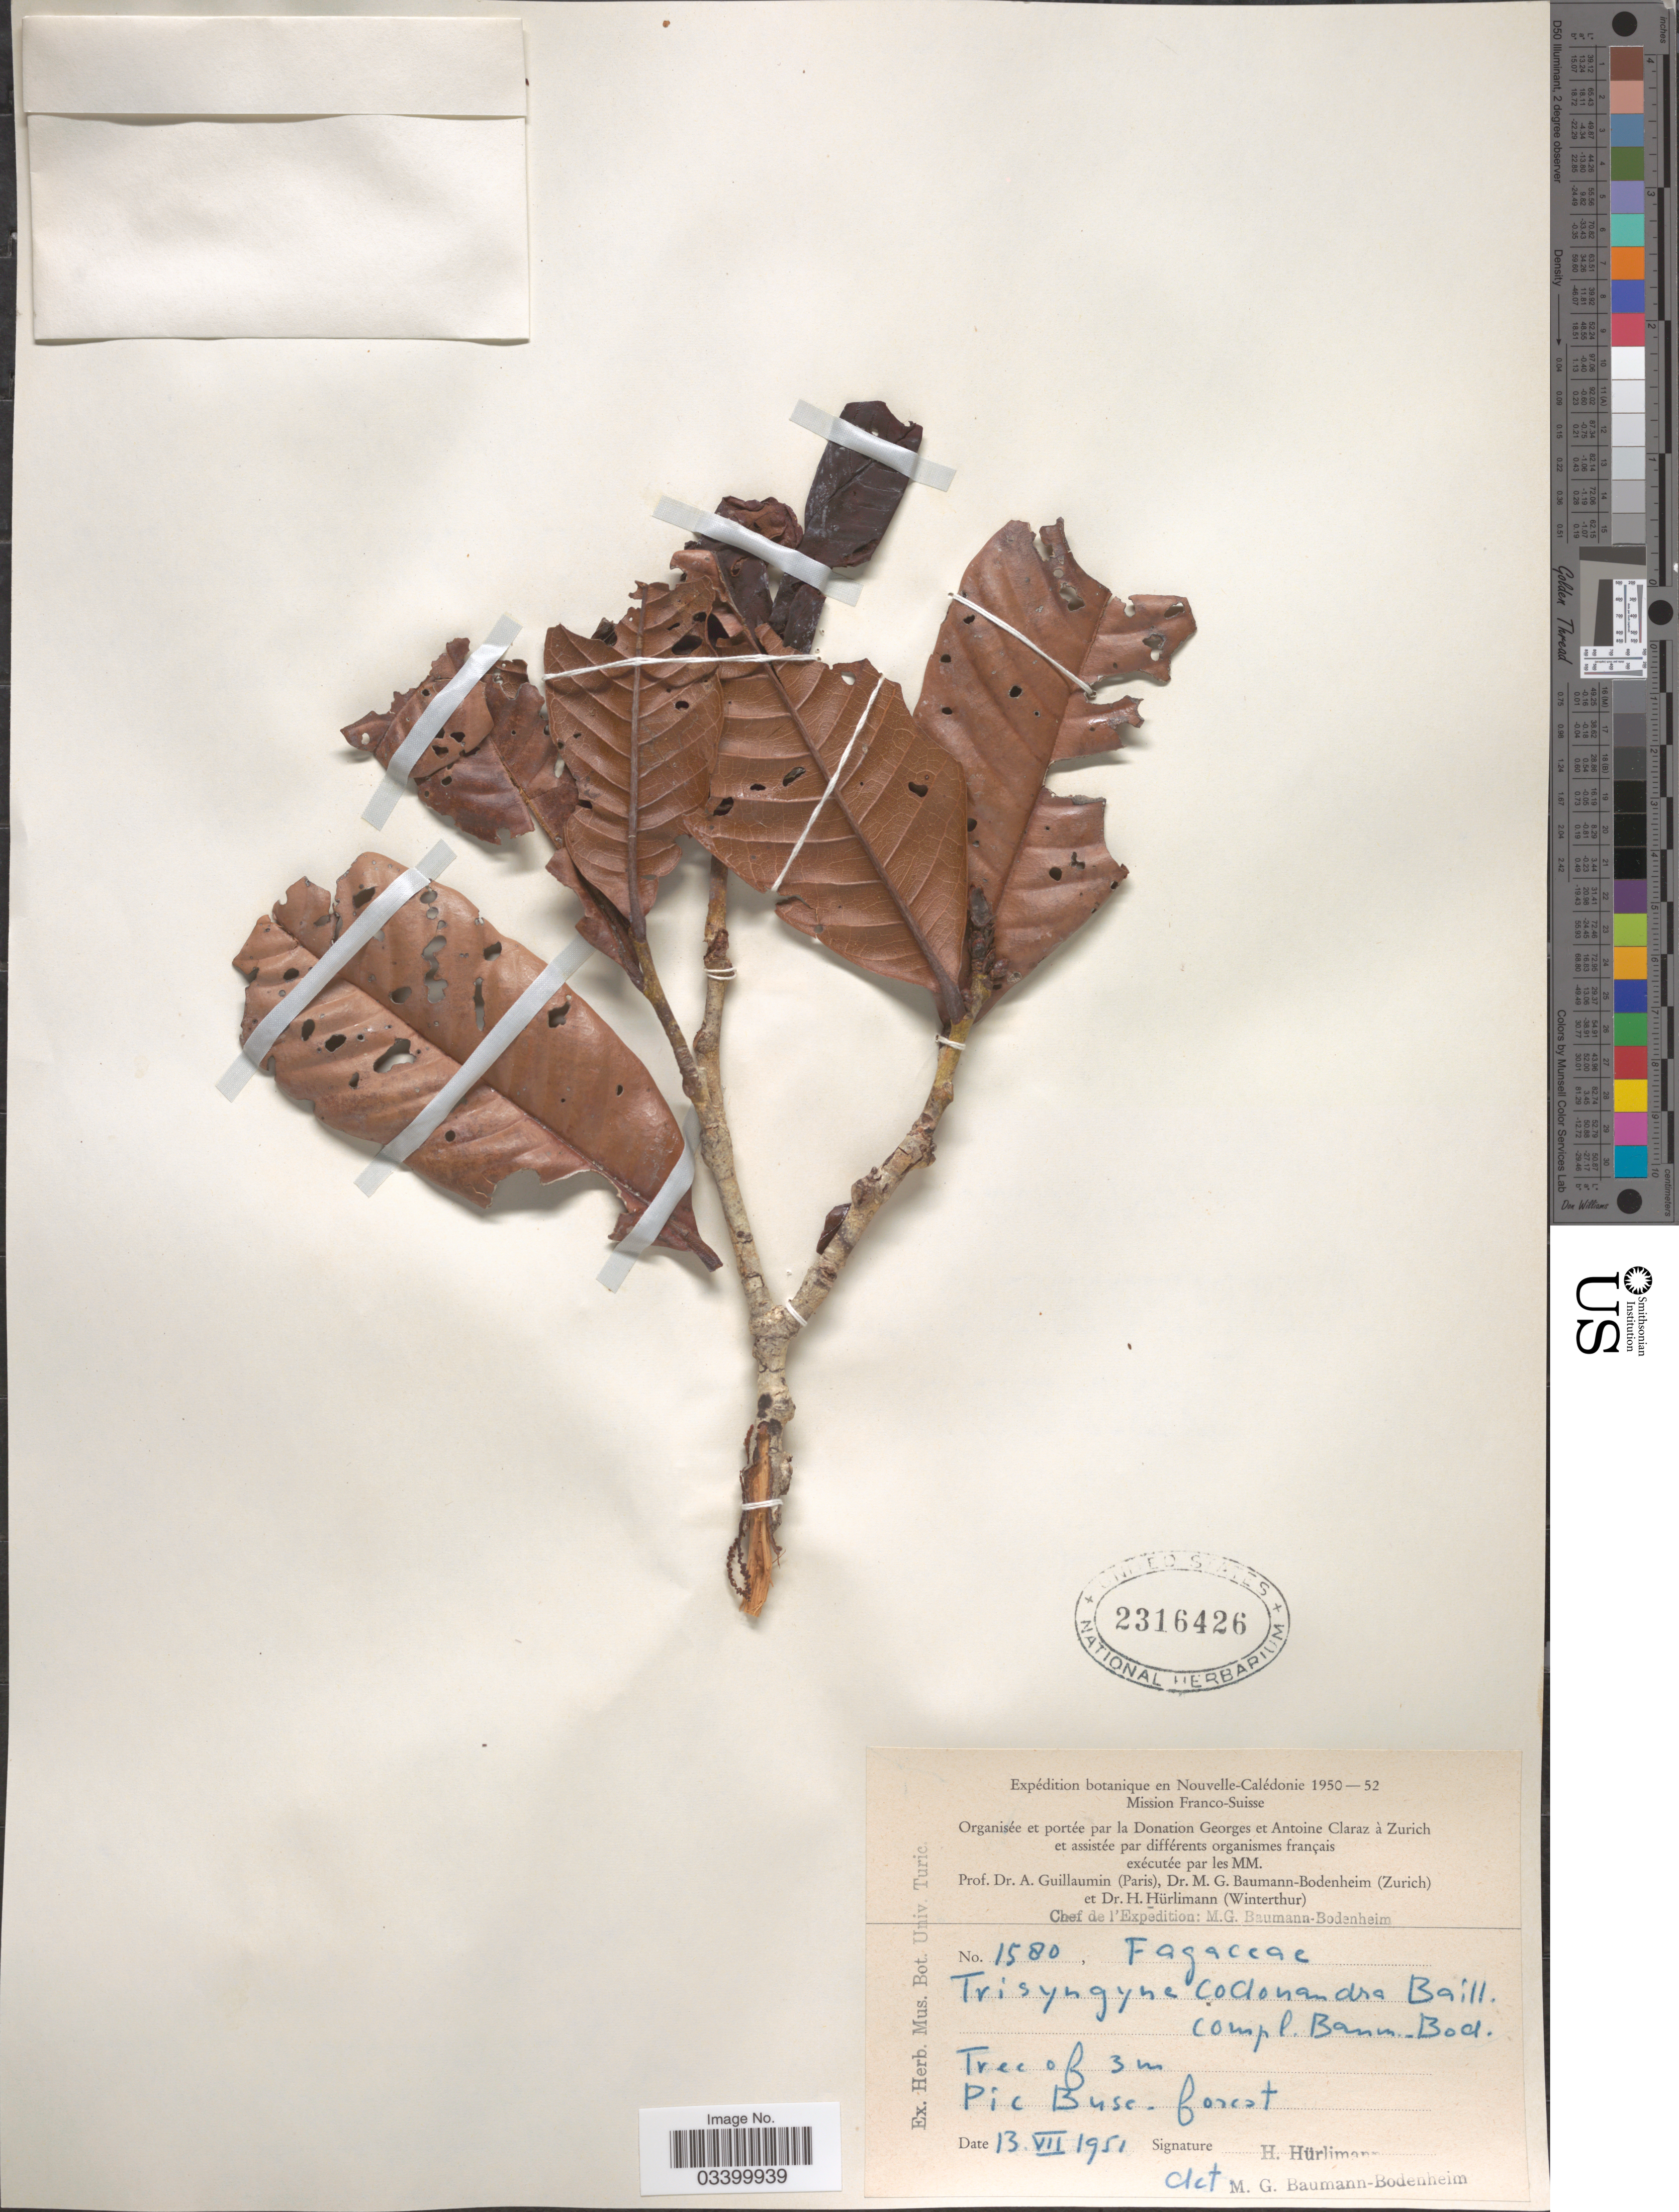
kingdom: Plantae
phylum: Tracheophyta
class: Magnoliopsida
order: Fagales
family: Nothofagaceae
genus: Nothofagus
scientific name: Nothofagus codonandra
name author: (Baill.) Steenis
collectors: H. Hürlimann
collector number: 1580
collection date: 1951-07-13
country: New Caledonia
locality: Nouvelle-Calédonie. Pic Buse.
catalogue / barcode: US 2316426